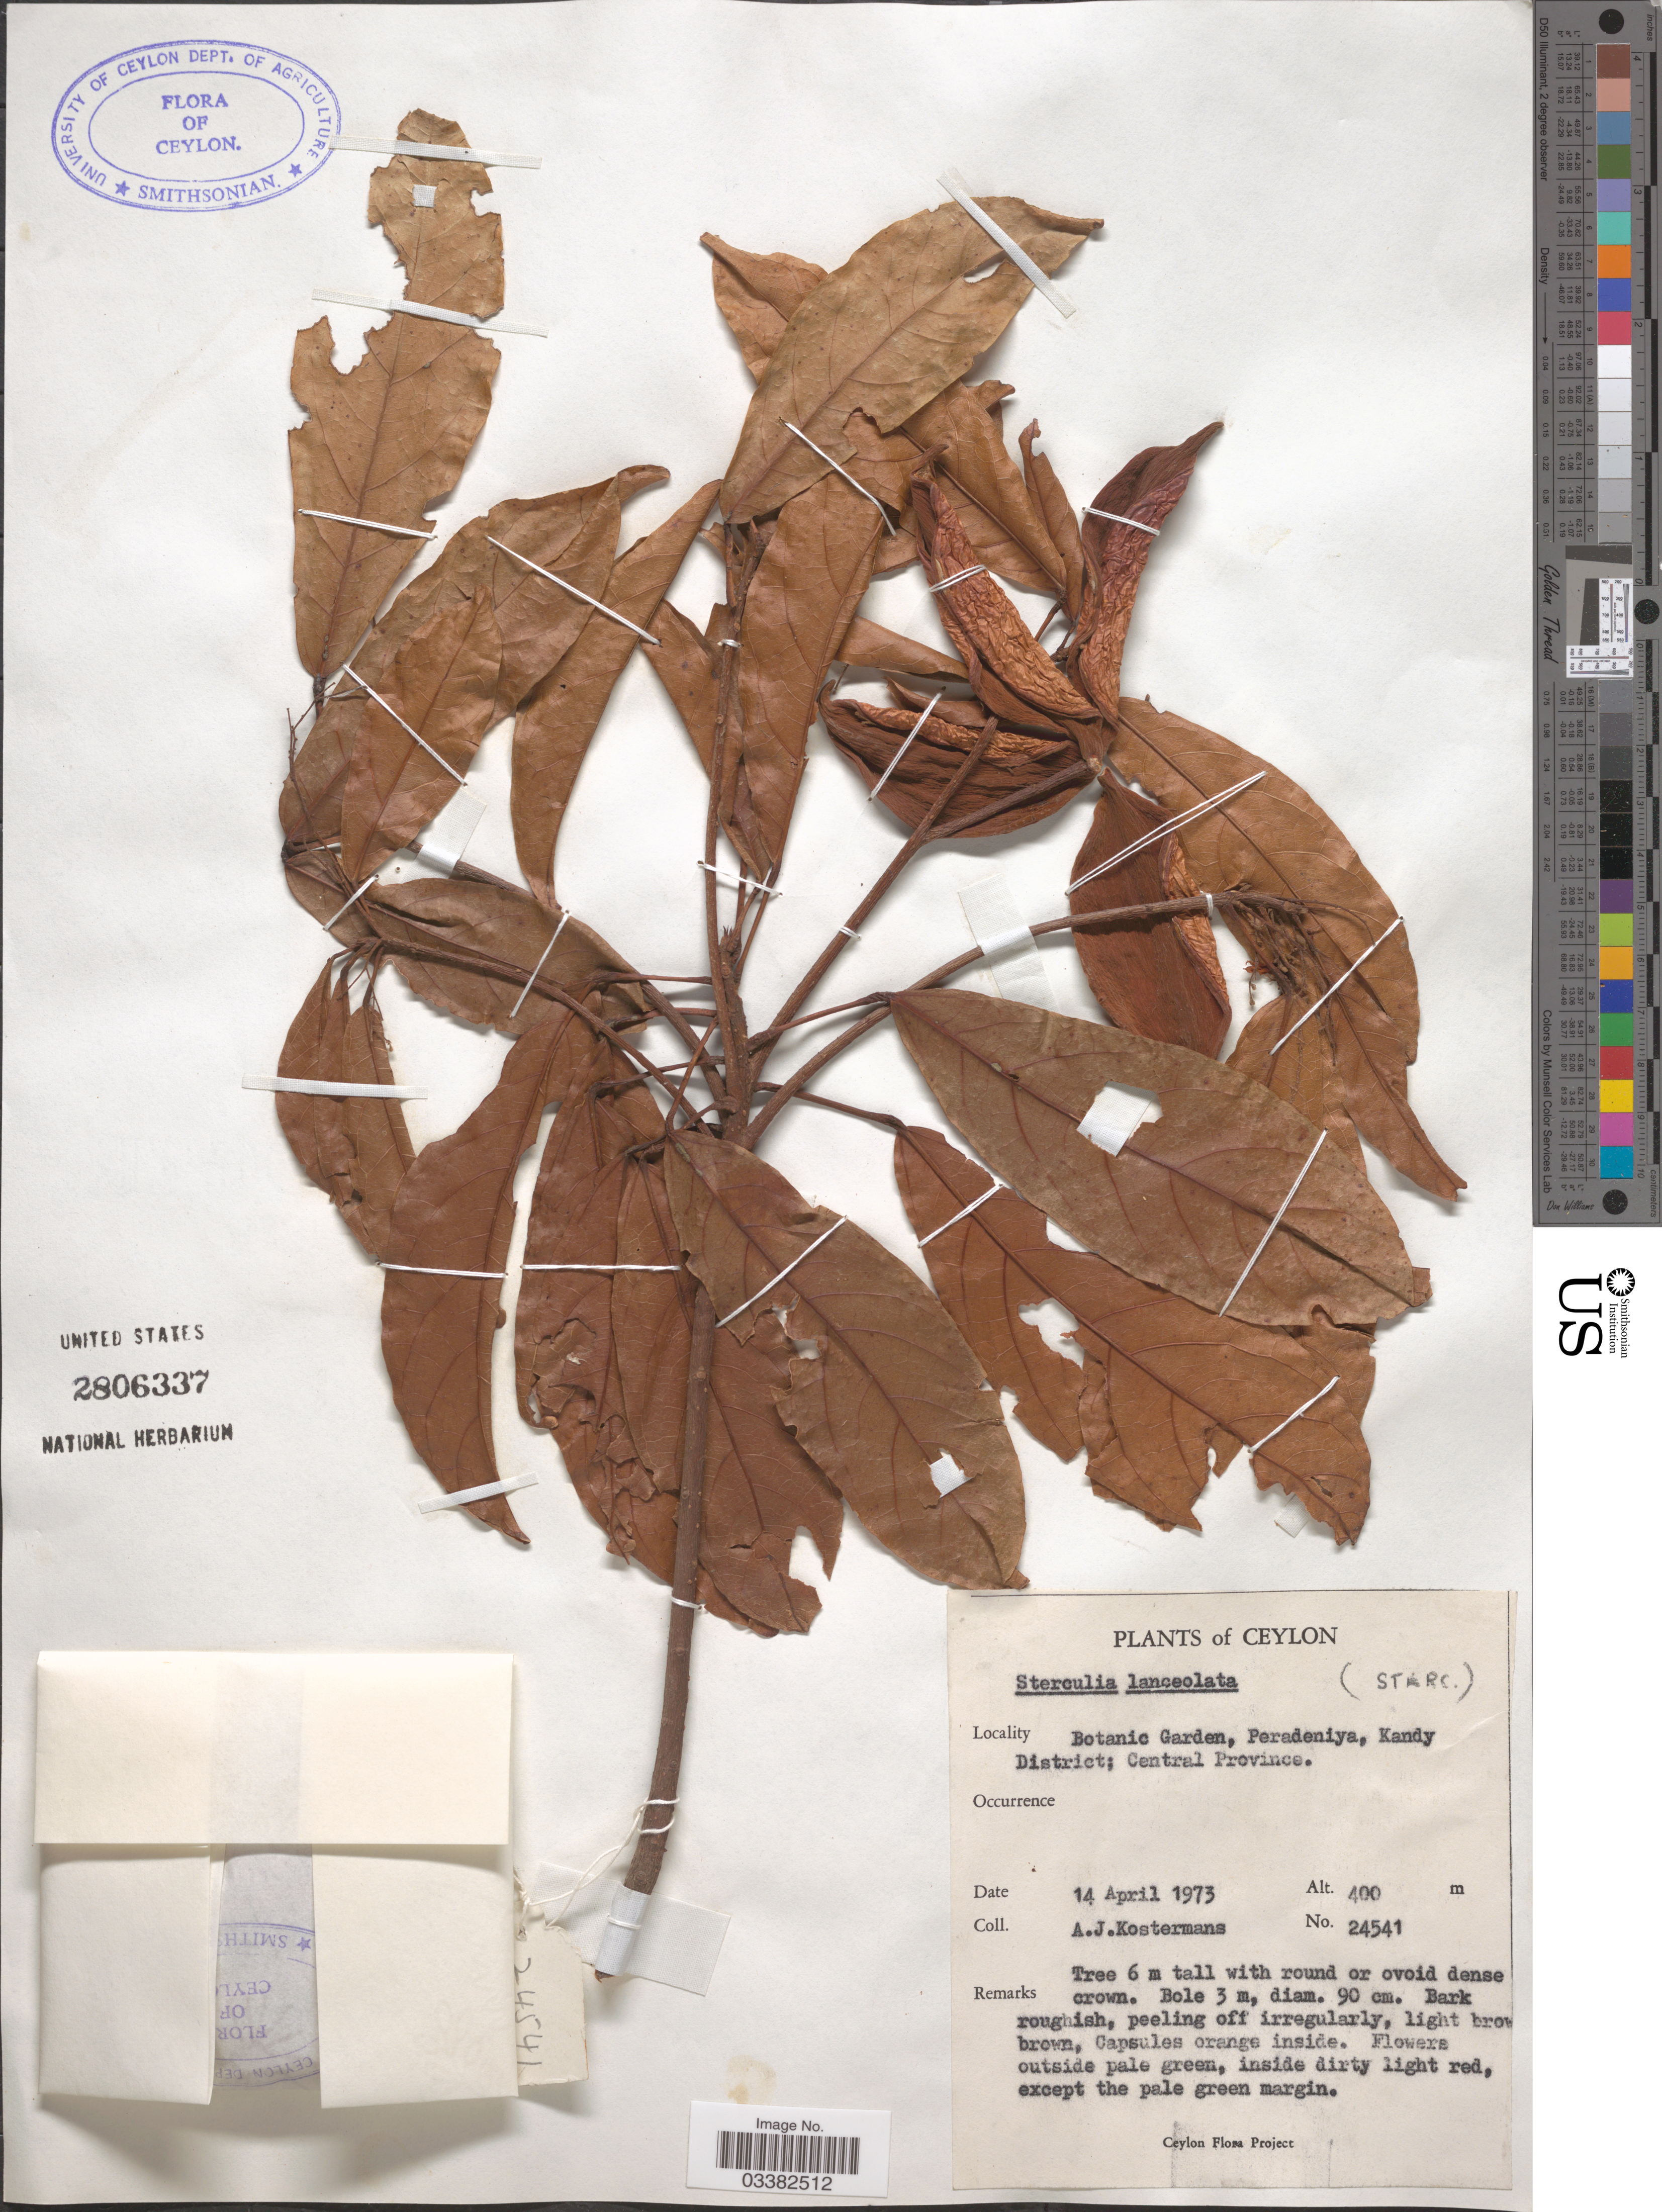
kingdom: Plantae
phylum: Tracheophyta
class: Magnoliopsida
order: Malvales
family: Malvaceae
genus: Sterculia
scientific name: Sterculia lanceolata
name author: Cav.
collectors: A. J. G. Kostermans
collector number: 24541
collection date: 1973-04-14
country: Sri Lanka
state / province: Central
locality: Ceylon. Botanic Garden, Peradeniya, Kandy District.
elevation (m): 400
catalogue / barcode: US 2806337